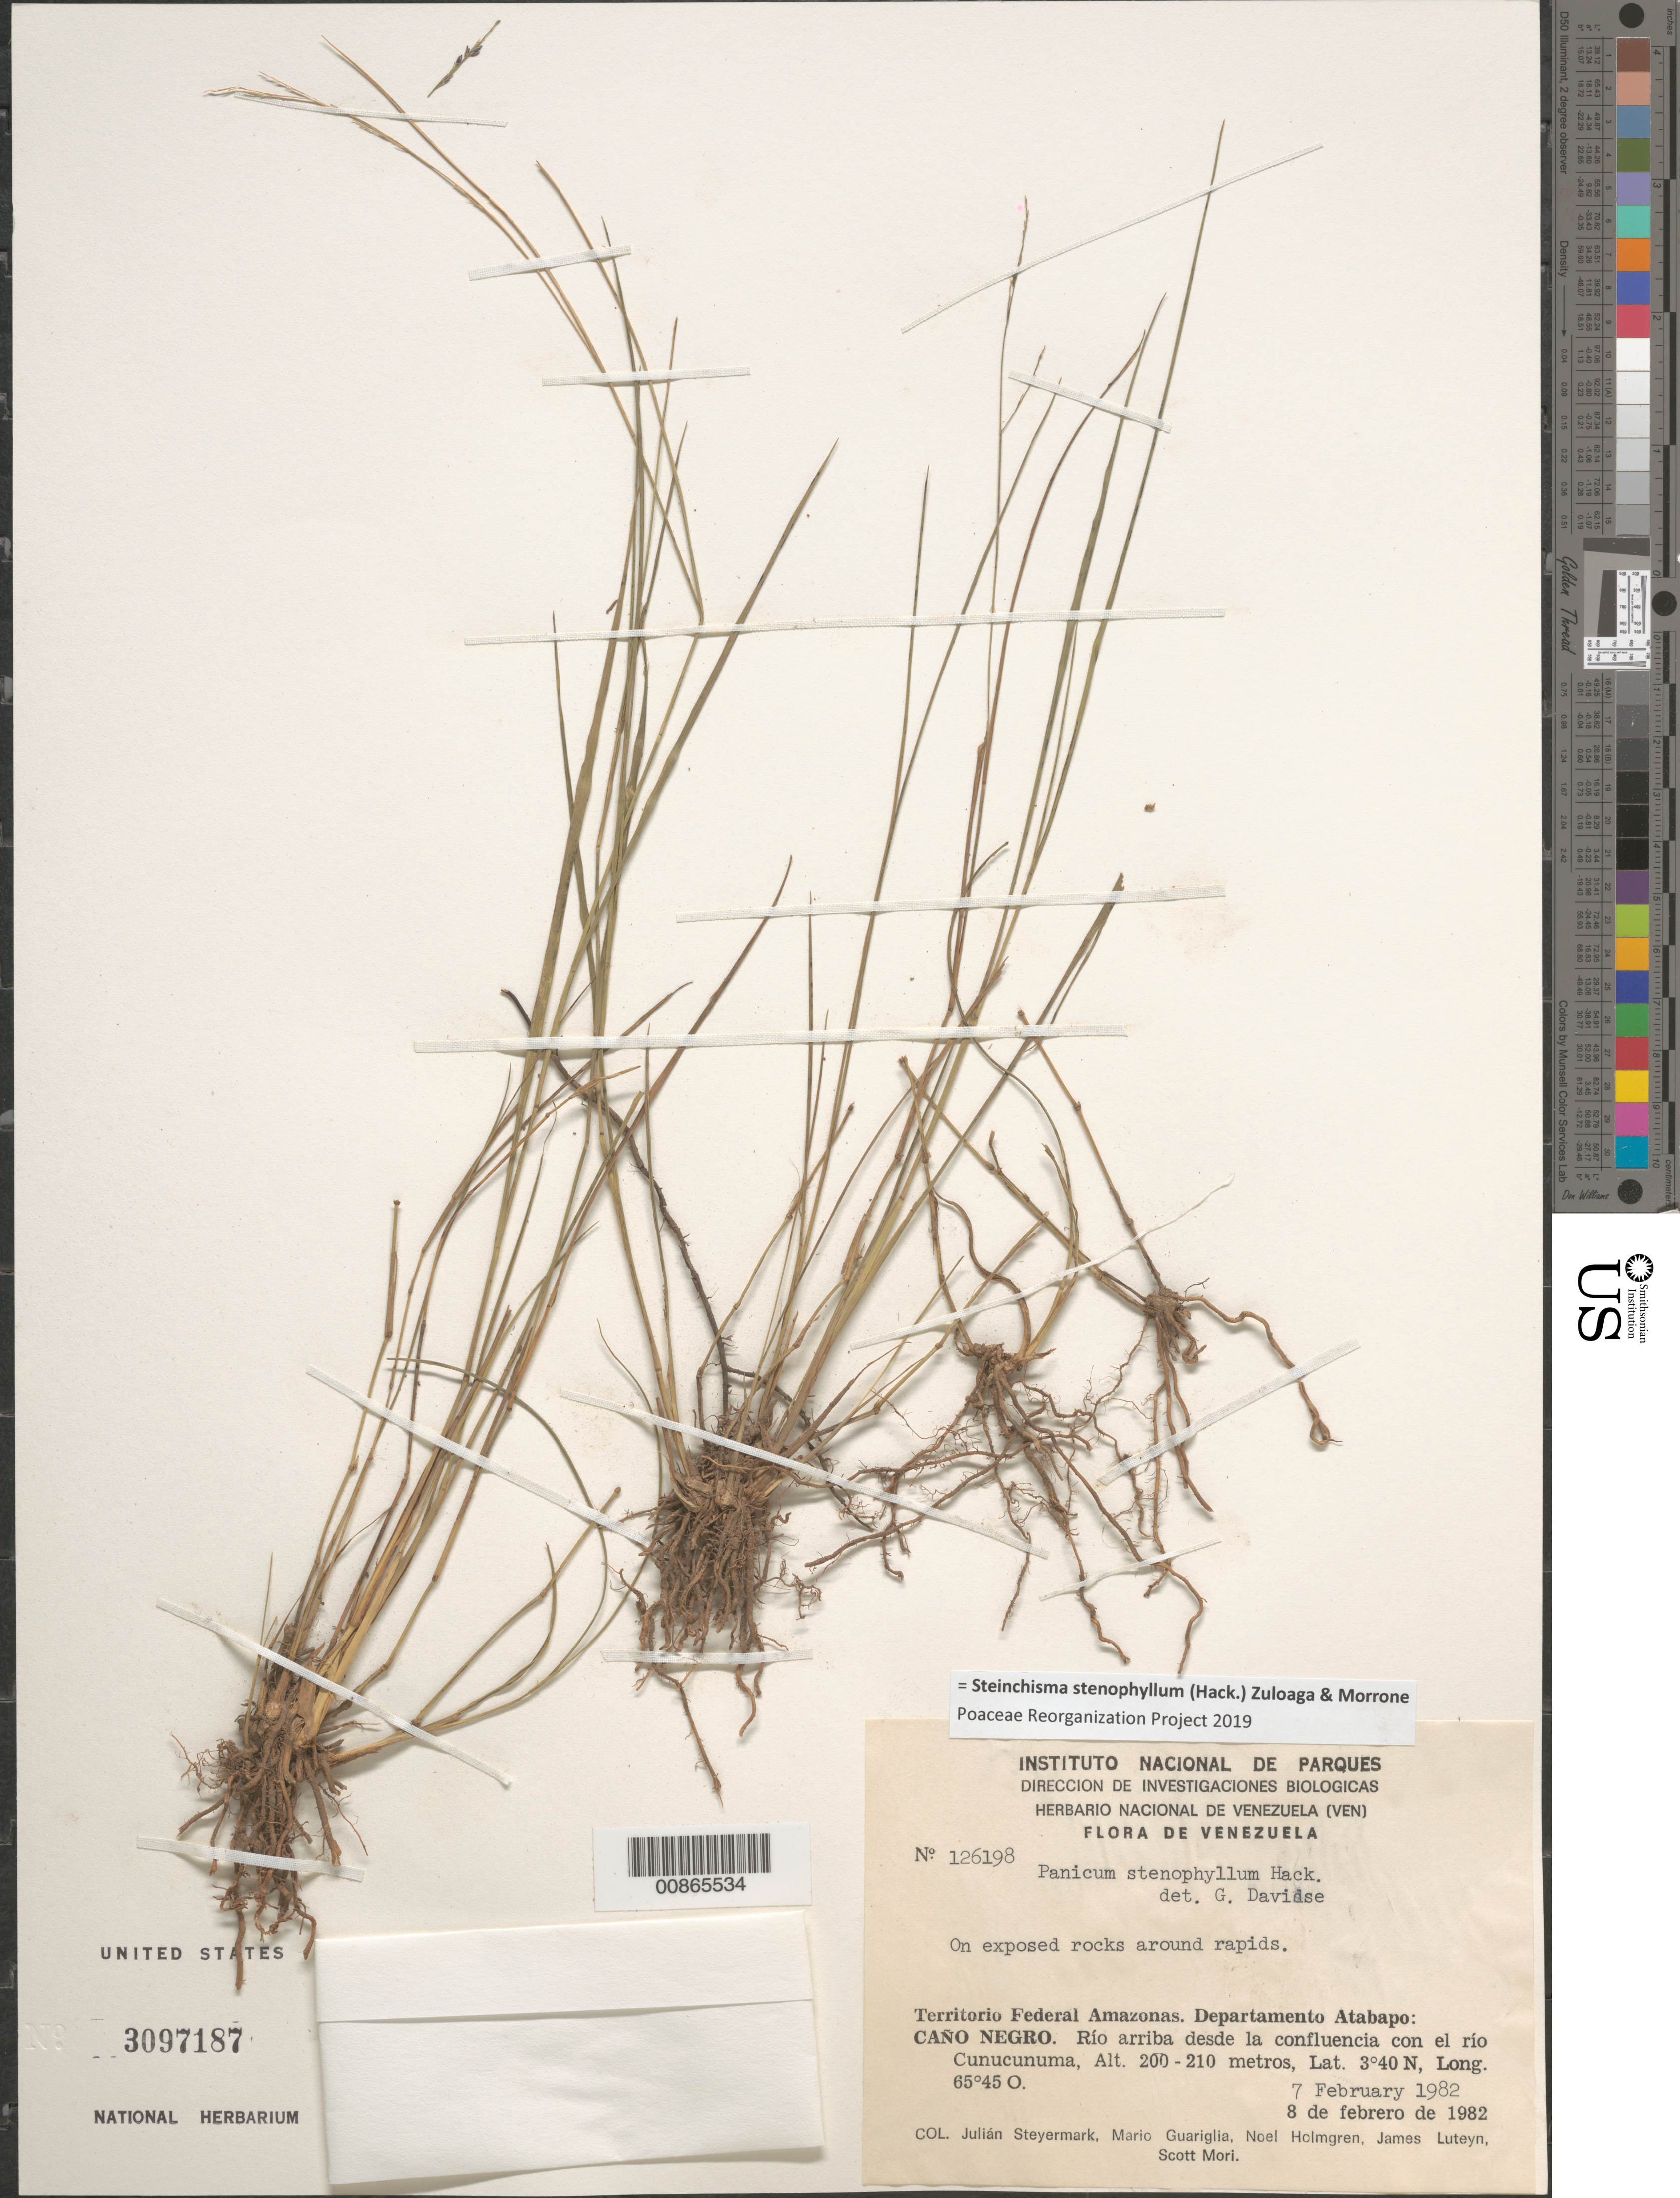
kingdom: Plantae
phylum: Tracheophyta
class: Liliopsida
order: Poales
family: Poaceae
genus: Panicum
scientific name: Panicum stenophyllum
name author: Hack.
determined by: Davidse, Gerrit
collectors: J. Steyermark, M. Guariglia P., N. H. Holmgren, J. L. Luteyn & S. Mori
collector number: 126198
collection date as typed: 7-Feb-82 to 8-Feb-82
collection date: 1982-02-07/1982-02-08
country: Venezuela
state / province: Amazonas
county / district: Atabapo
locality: Caño Negro, Río Cunucunuma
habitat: Exposed rock around rapids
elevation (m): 200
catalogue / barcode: US 3097187